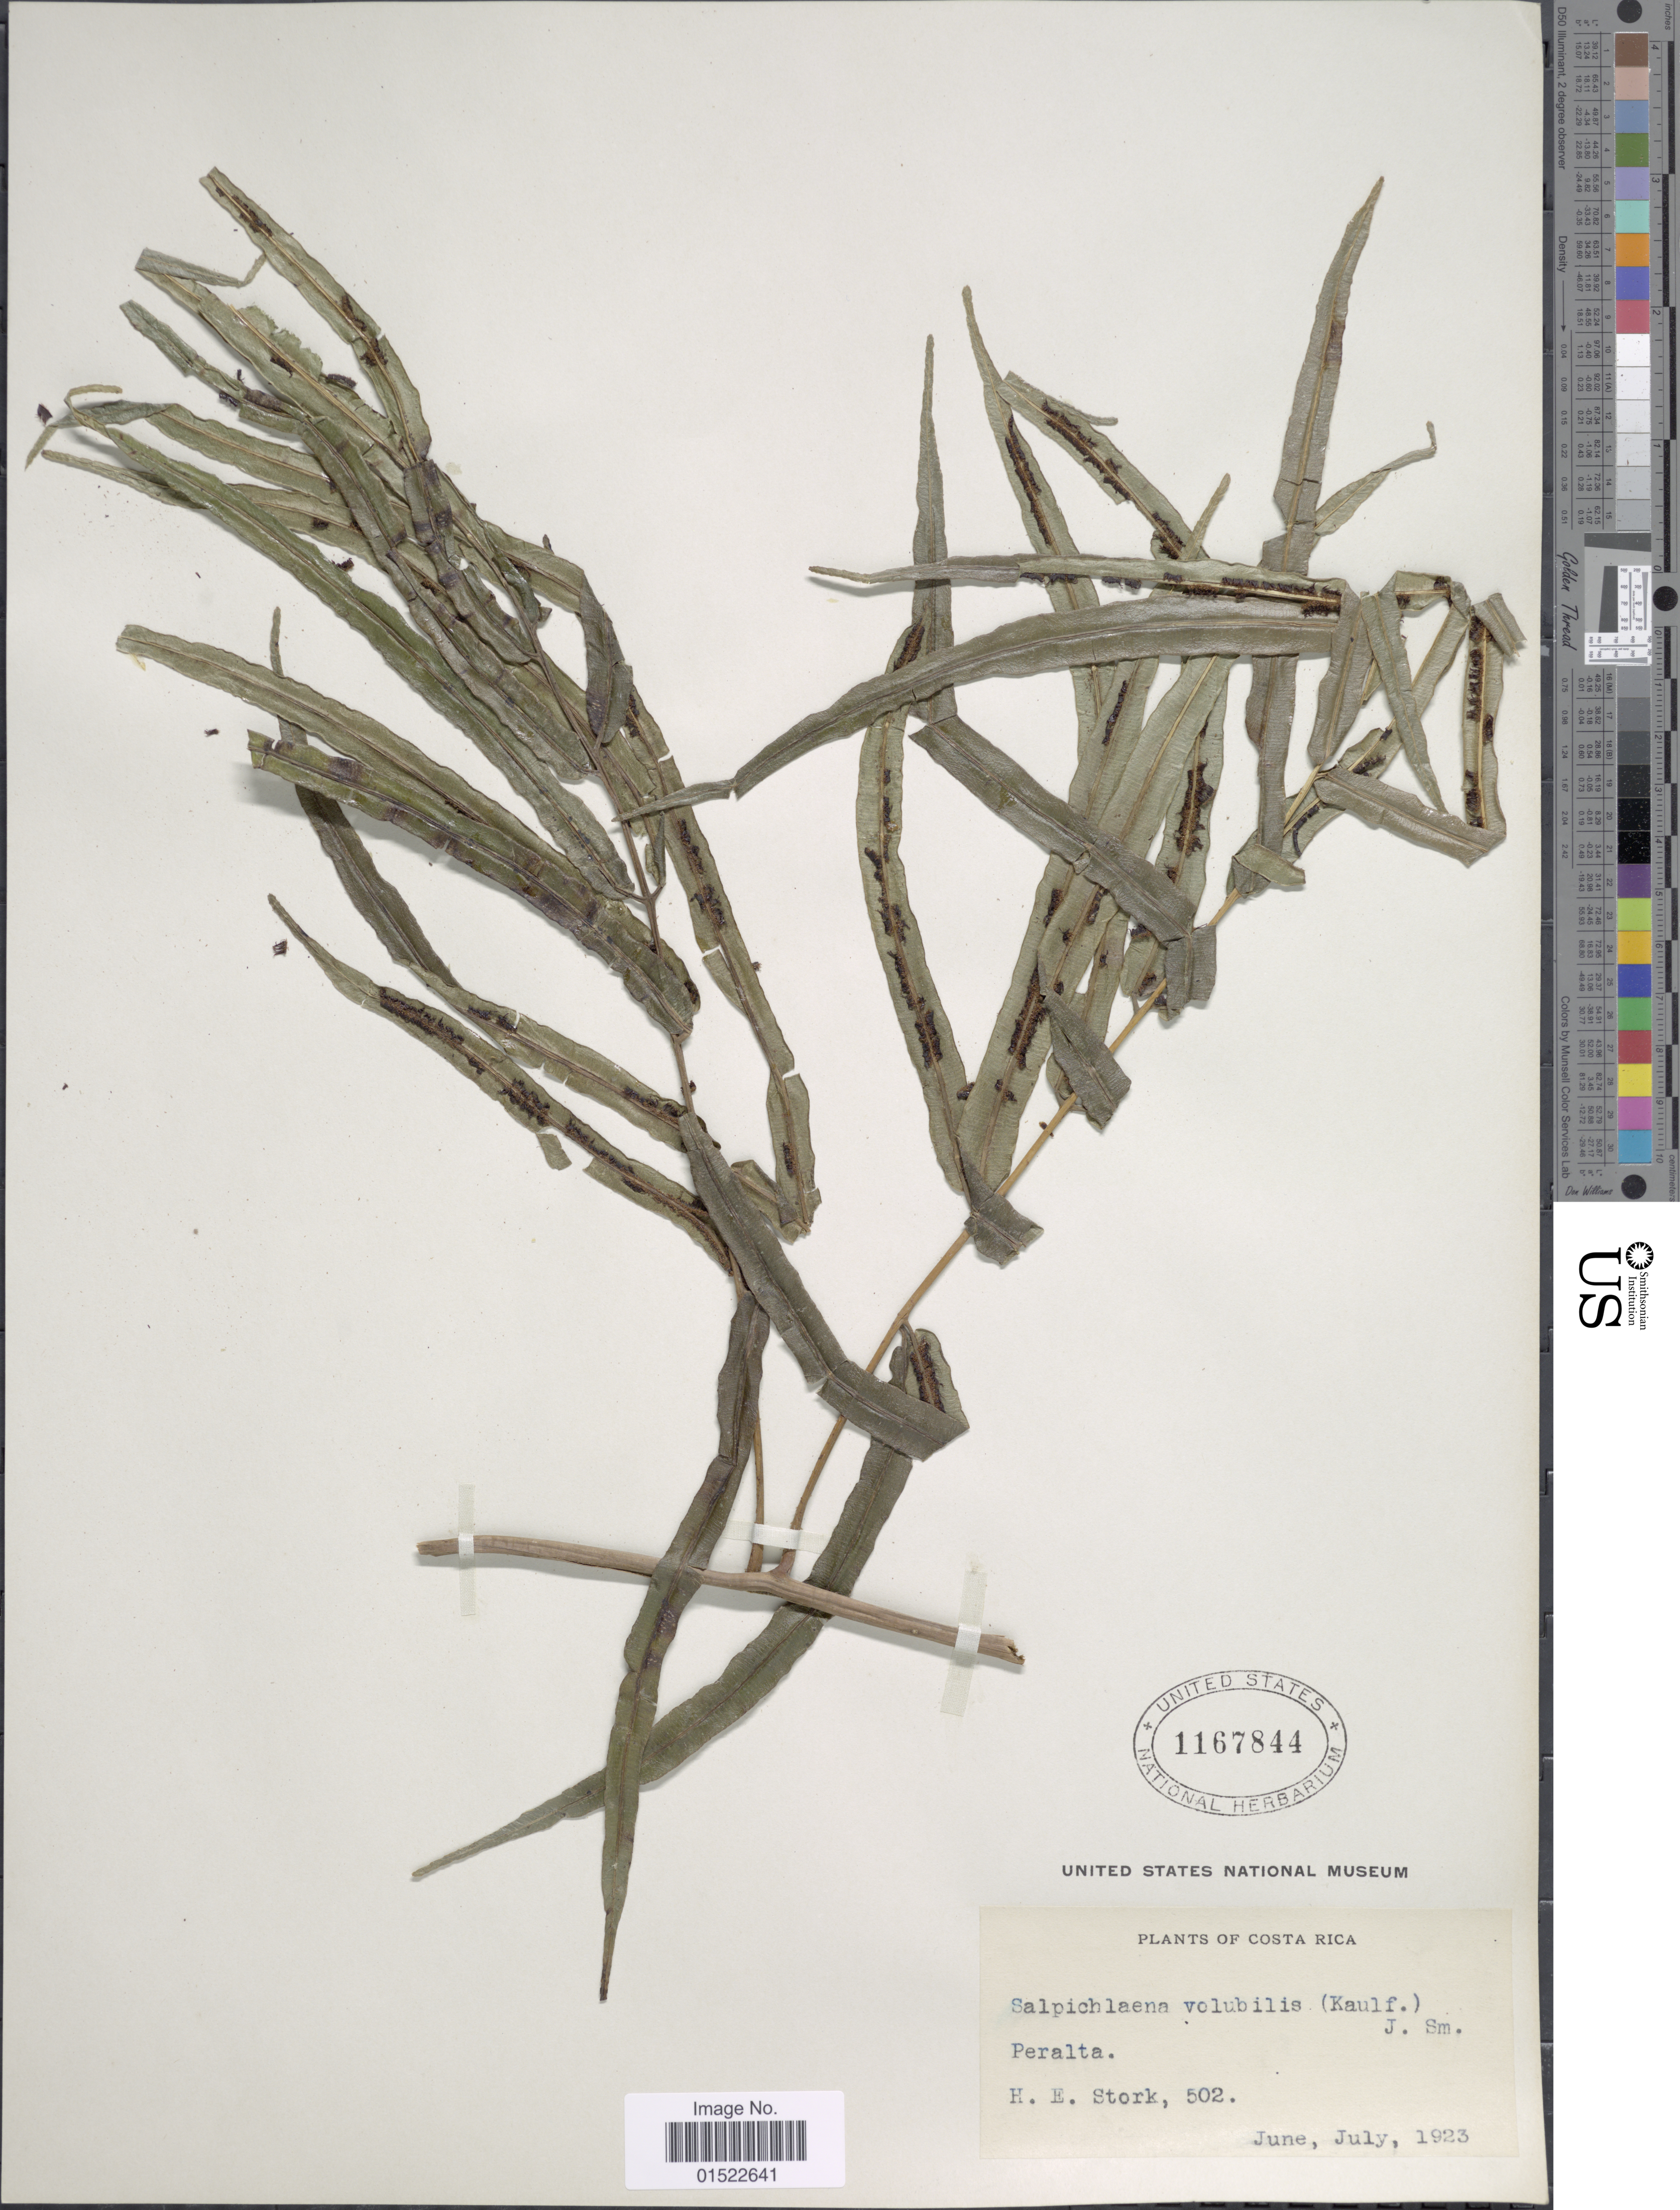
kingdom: Plantae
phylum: Tracheophyta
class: Polypodiopsida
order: Polypodiales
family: Blechnaceae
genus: Salpichlaena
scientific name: Salpichlaena volubilis subsp. volubilis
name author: (Kaulf.) J. Sm.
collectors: H. E. Stork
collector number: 502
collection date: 1923-06/1923-07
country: Costa Rica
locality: Peralta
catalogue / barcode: US 1167844